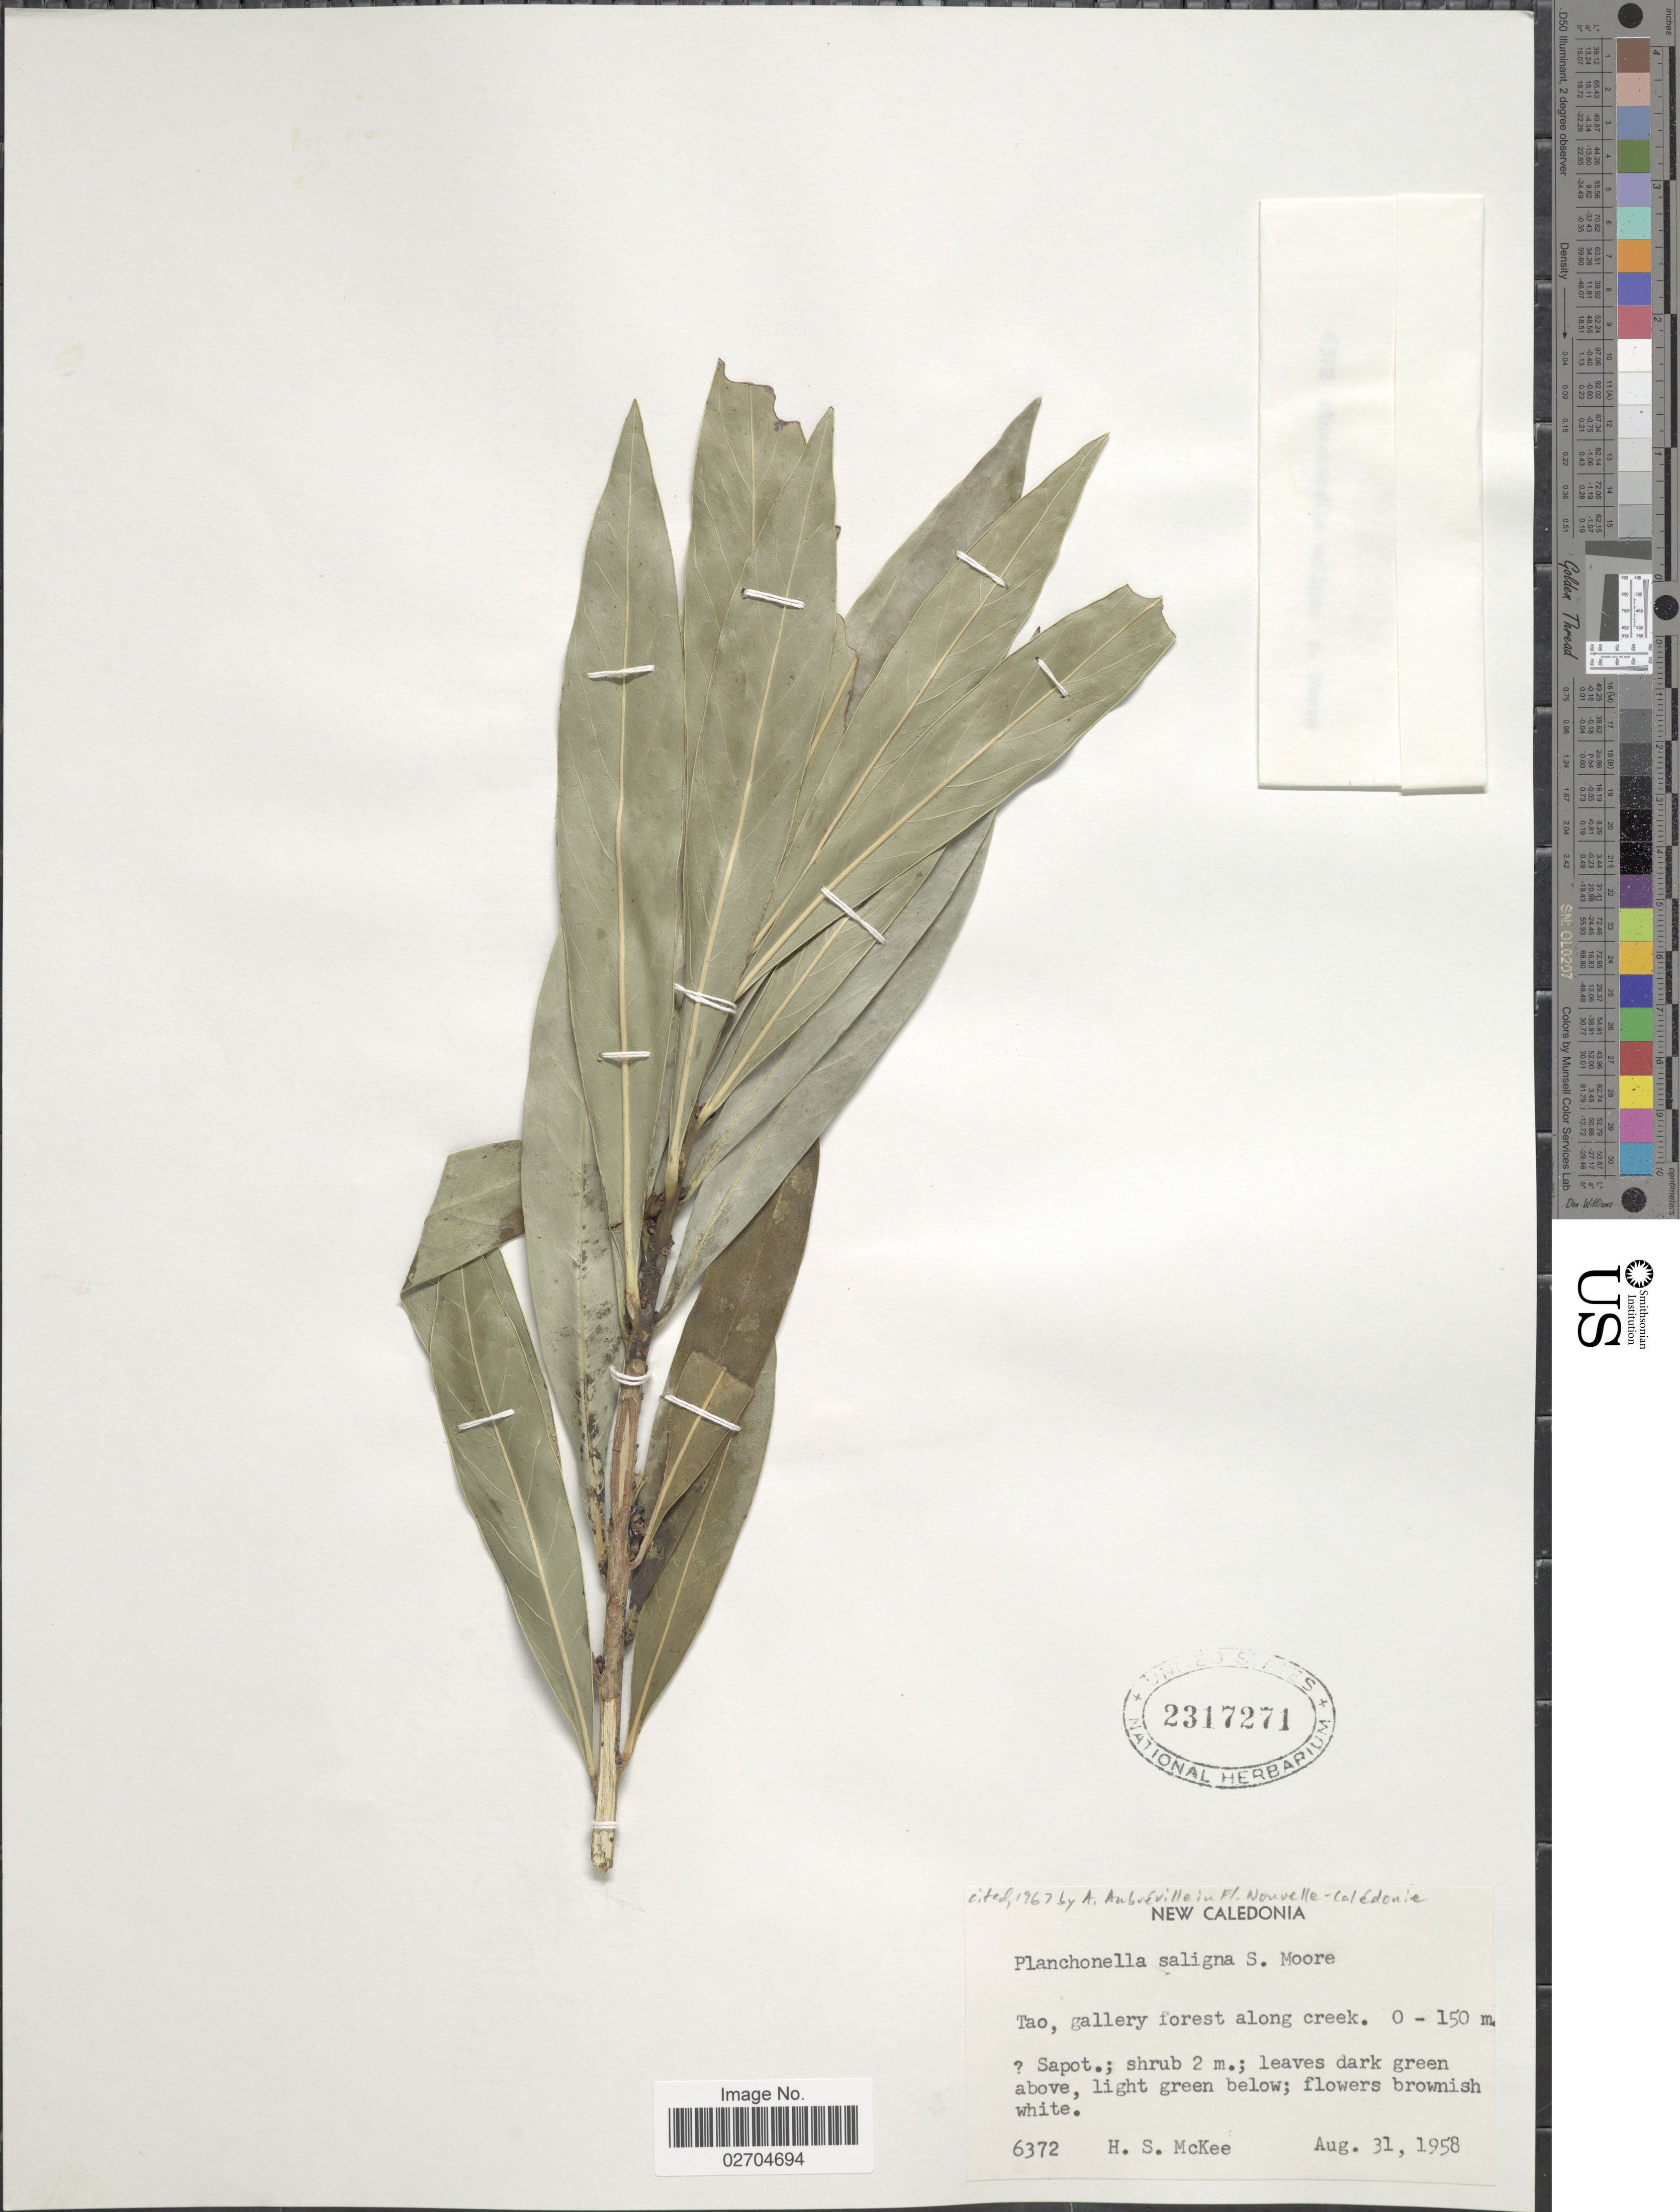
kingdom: Plantae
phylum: Tracheophyta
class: Magnoliopsida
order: Ericales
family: Sapotaceae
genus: Planchonella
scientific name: Planchonella saligna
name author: S. Moore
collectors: H. S. McKee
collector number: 6372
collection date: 1958-08-31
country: New Caledonia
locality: Tao, gallery forest along creek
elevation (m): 0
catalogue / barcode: US 2317271